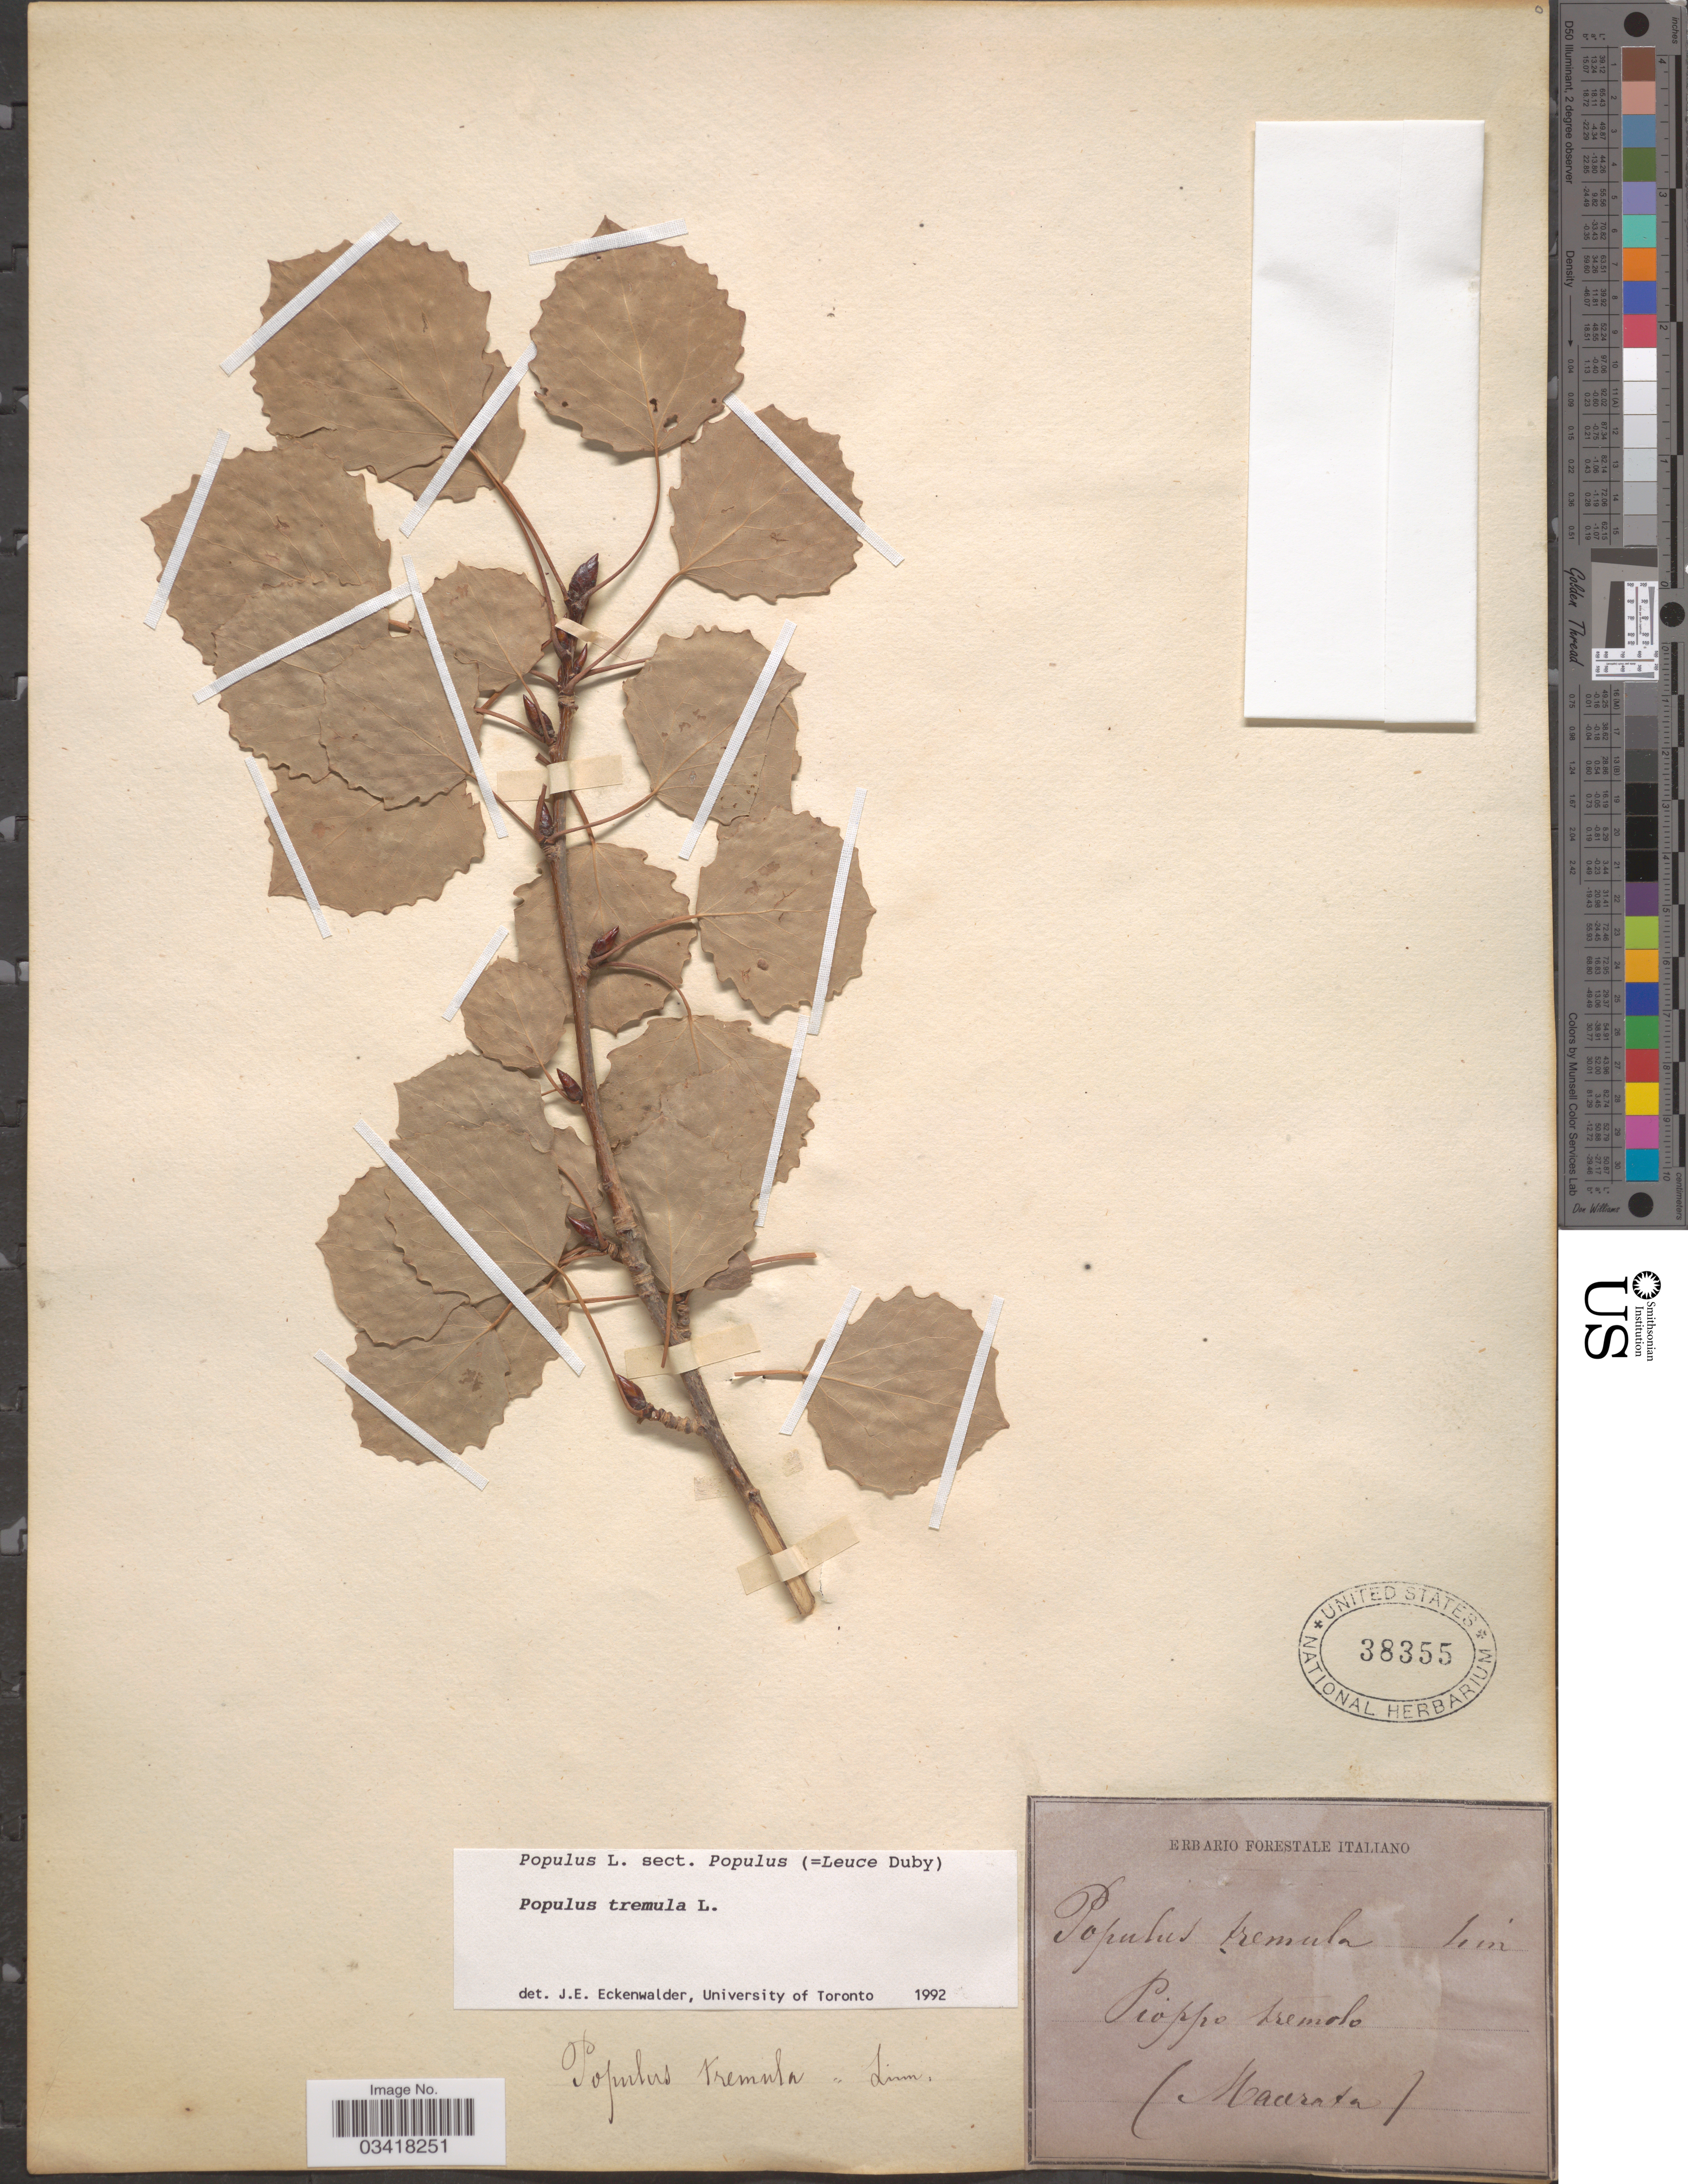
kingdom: Plantae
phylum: Tracheophyta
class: Magnoliopsida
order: Malpighiales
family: Salicaceae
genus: Populus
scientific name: Populus tremula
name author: L.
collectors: Ex herb. Forestale Italiano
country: Italy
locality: (Macerata).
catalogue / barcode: US 38355